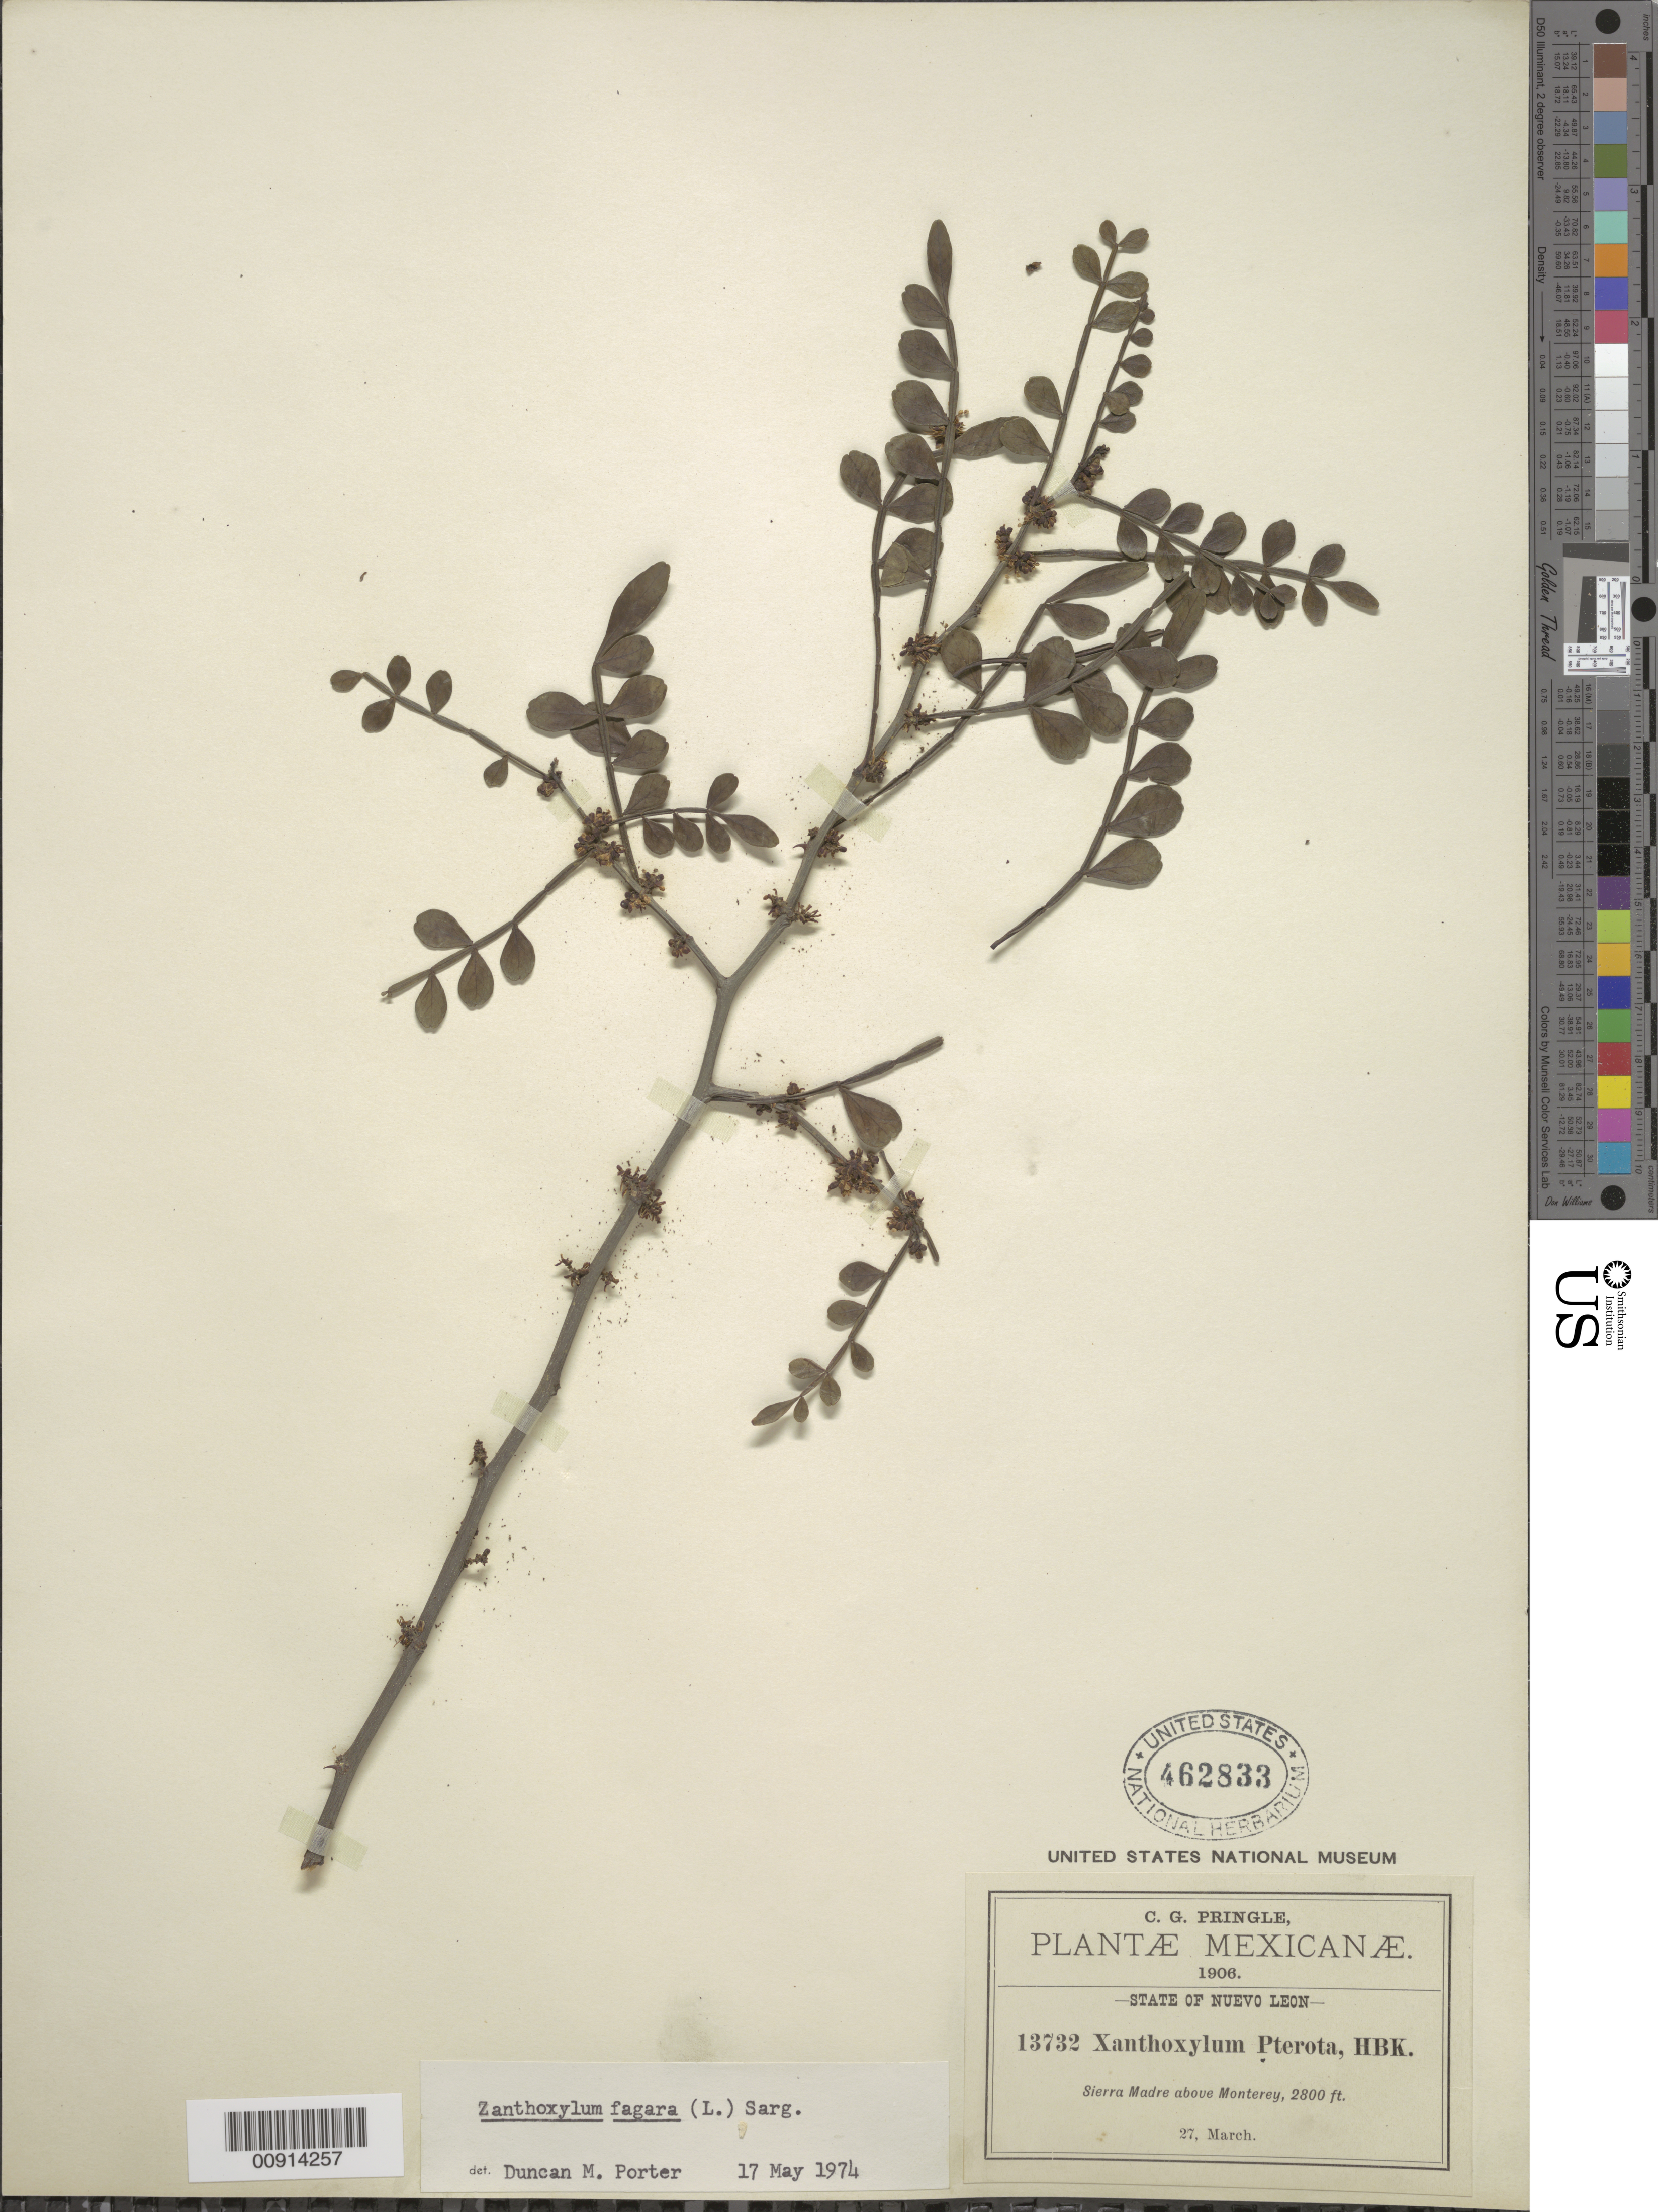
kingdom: Plantae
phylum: Tracheophyta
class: Magnoliopsida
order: Sapindales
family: Rutaceae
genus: Zanthoxylum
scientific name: Zanthoxylum fagara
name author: (L.) Sarg.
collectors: C. G. Pringle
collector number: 13732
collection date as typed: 27 Mar 1906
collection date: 1906-03-27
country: Mexico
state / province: Nuevo León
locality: Sierra Madre above Monterrey, State of Nuevo León.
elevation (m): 853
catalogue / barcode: US 462833